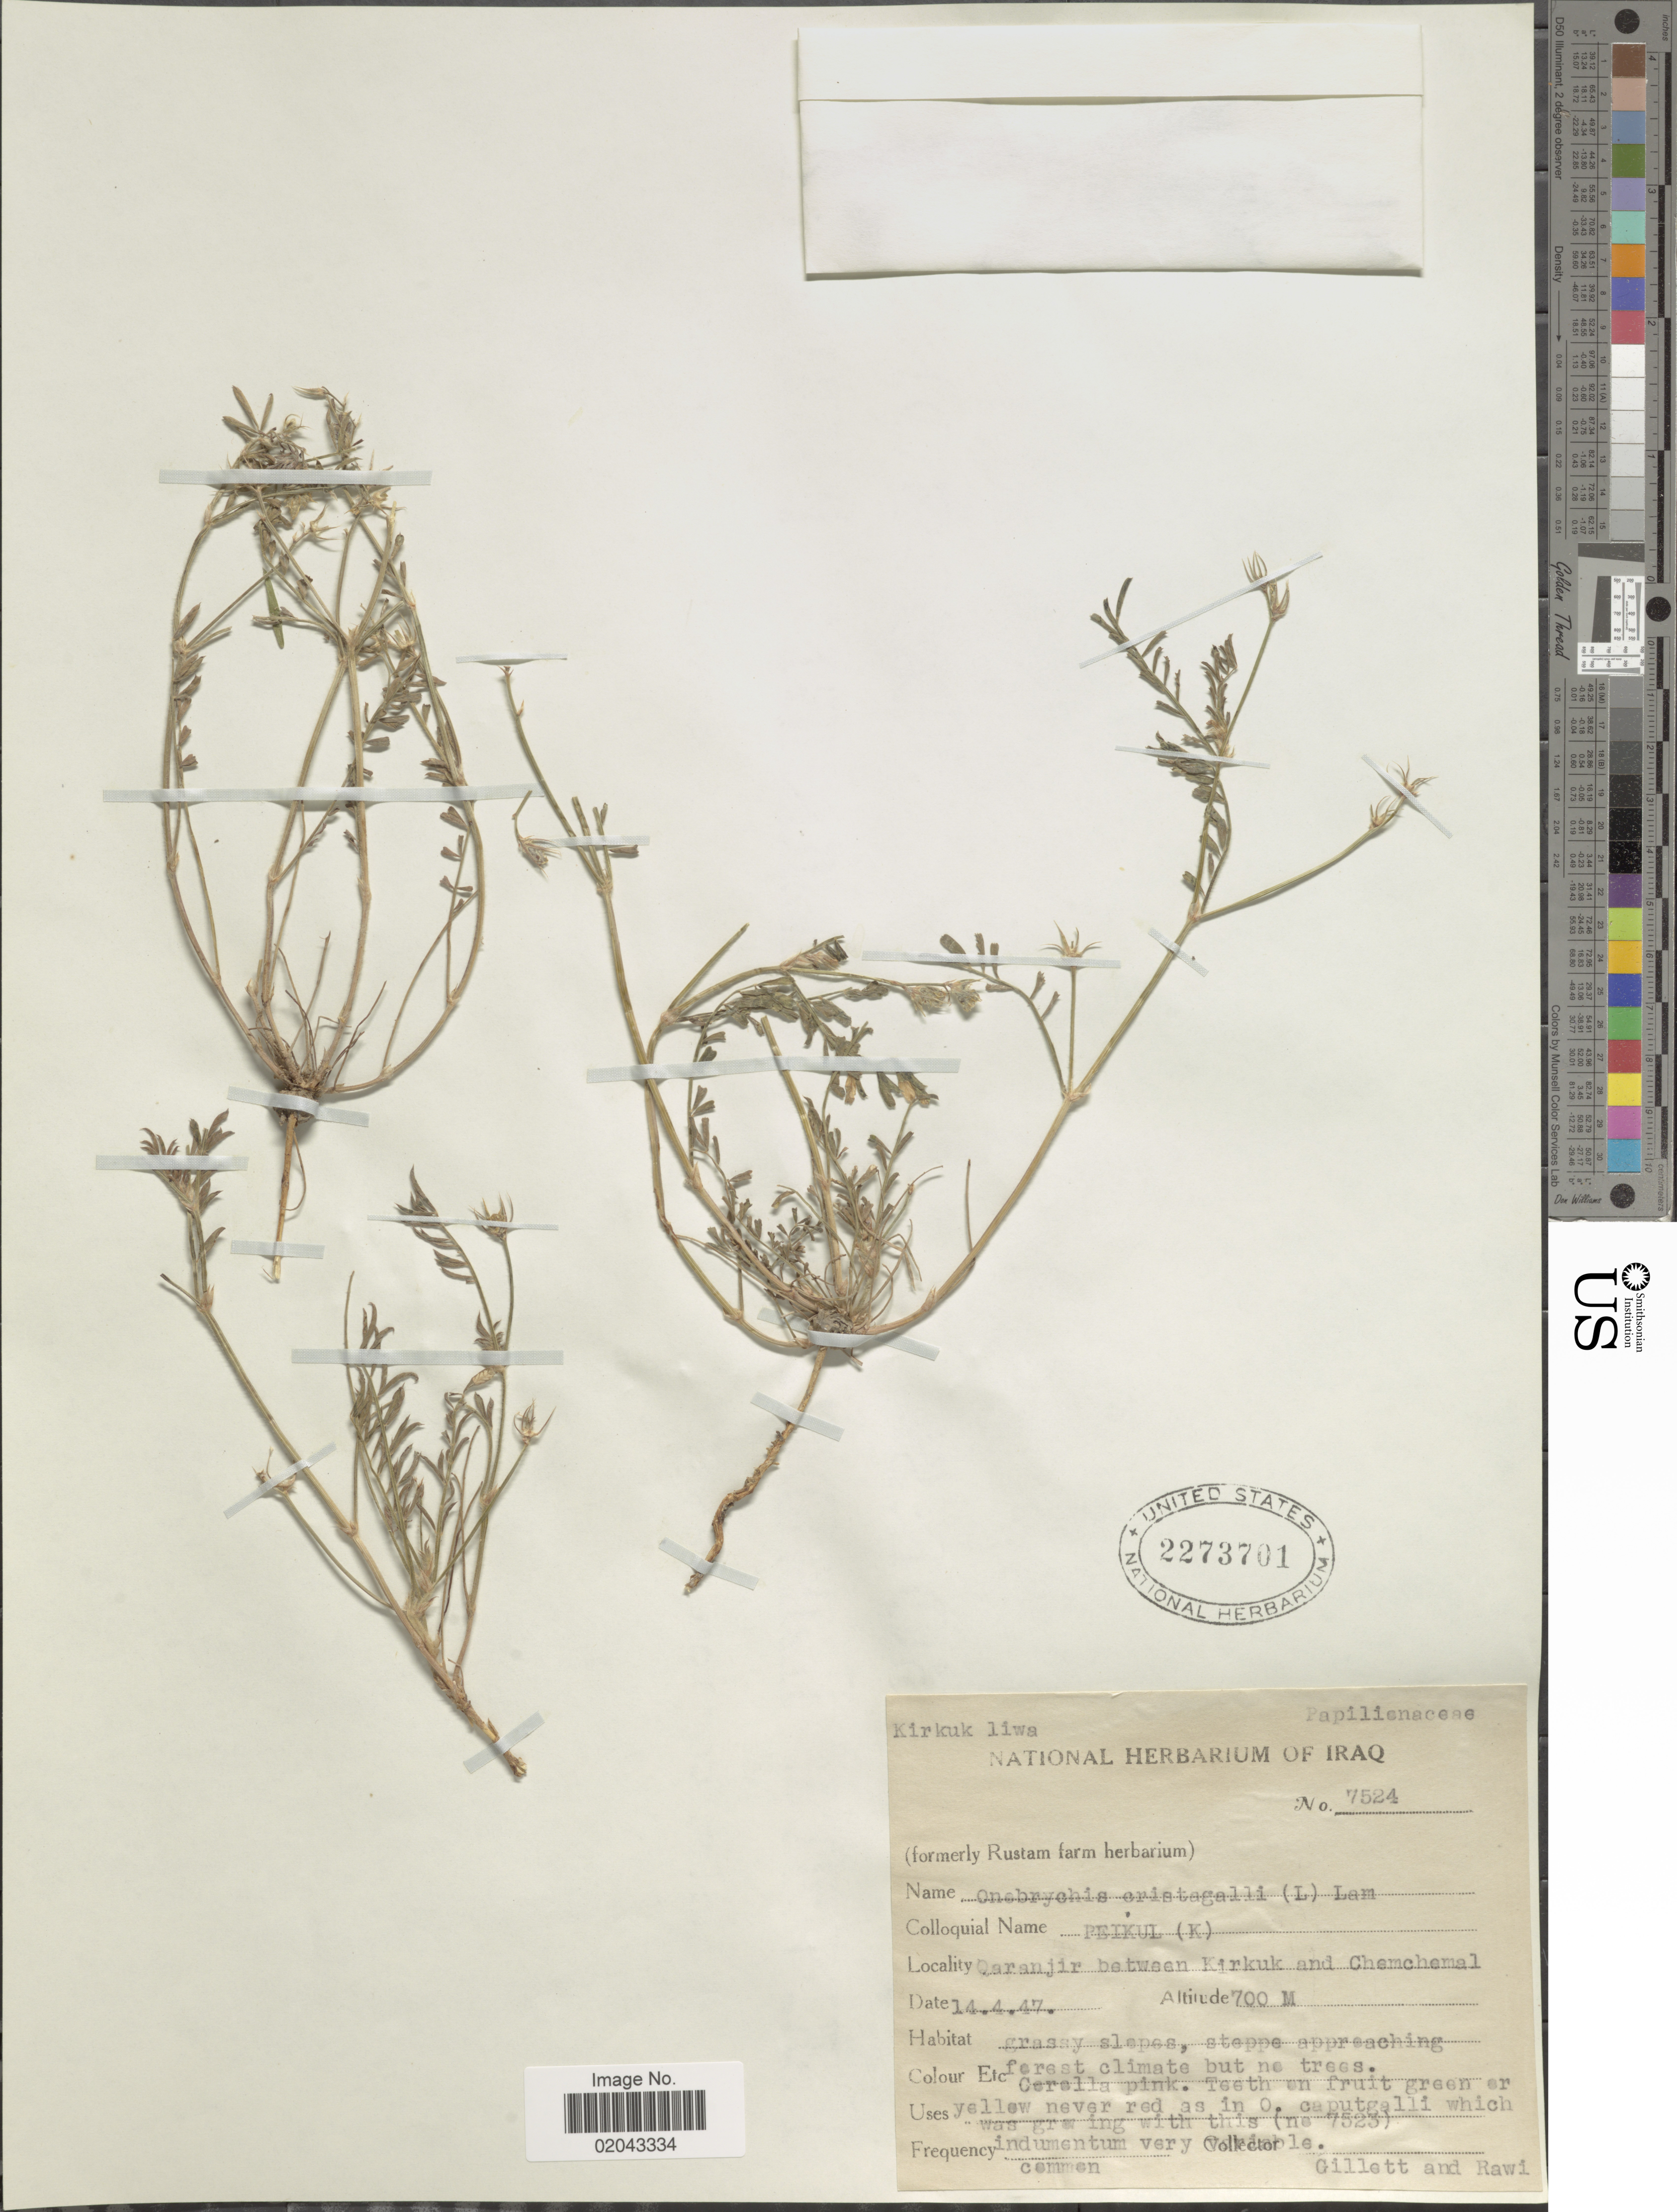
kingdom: Plantae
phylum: Tracheophyta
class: Magnoliopsida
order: Fabales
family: Fabaceae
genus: Onobrychis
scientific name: Onobrychis crista-galli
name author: (L.) Lam.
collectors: Gillett, -- & -. Rawi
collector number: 7524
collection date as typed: Transcribed d/m/y: 14/4/47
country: Iraq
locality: Oaranjir between Kirkuk and Chemchemal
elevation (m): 700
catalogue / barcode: US 2273701